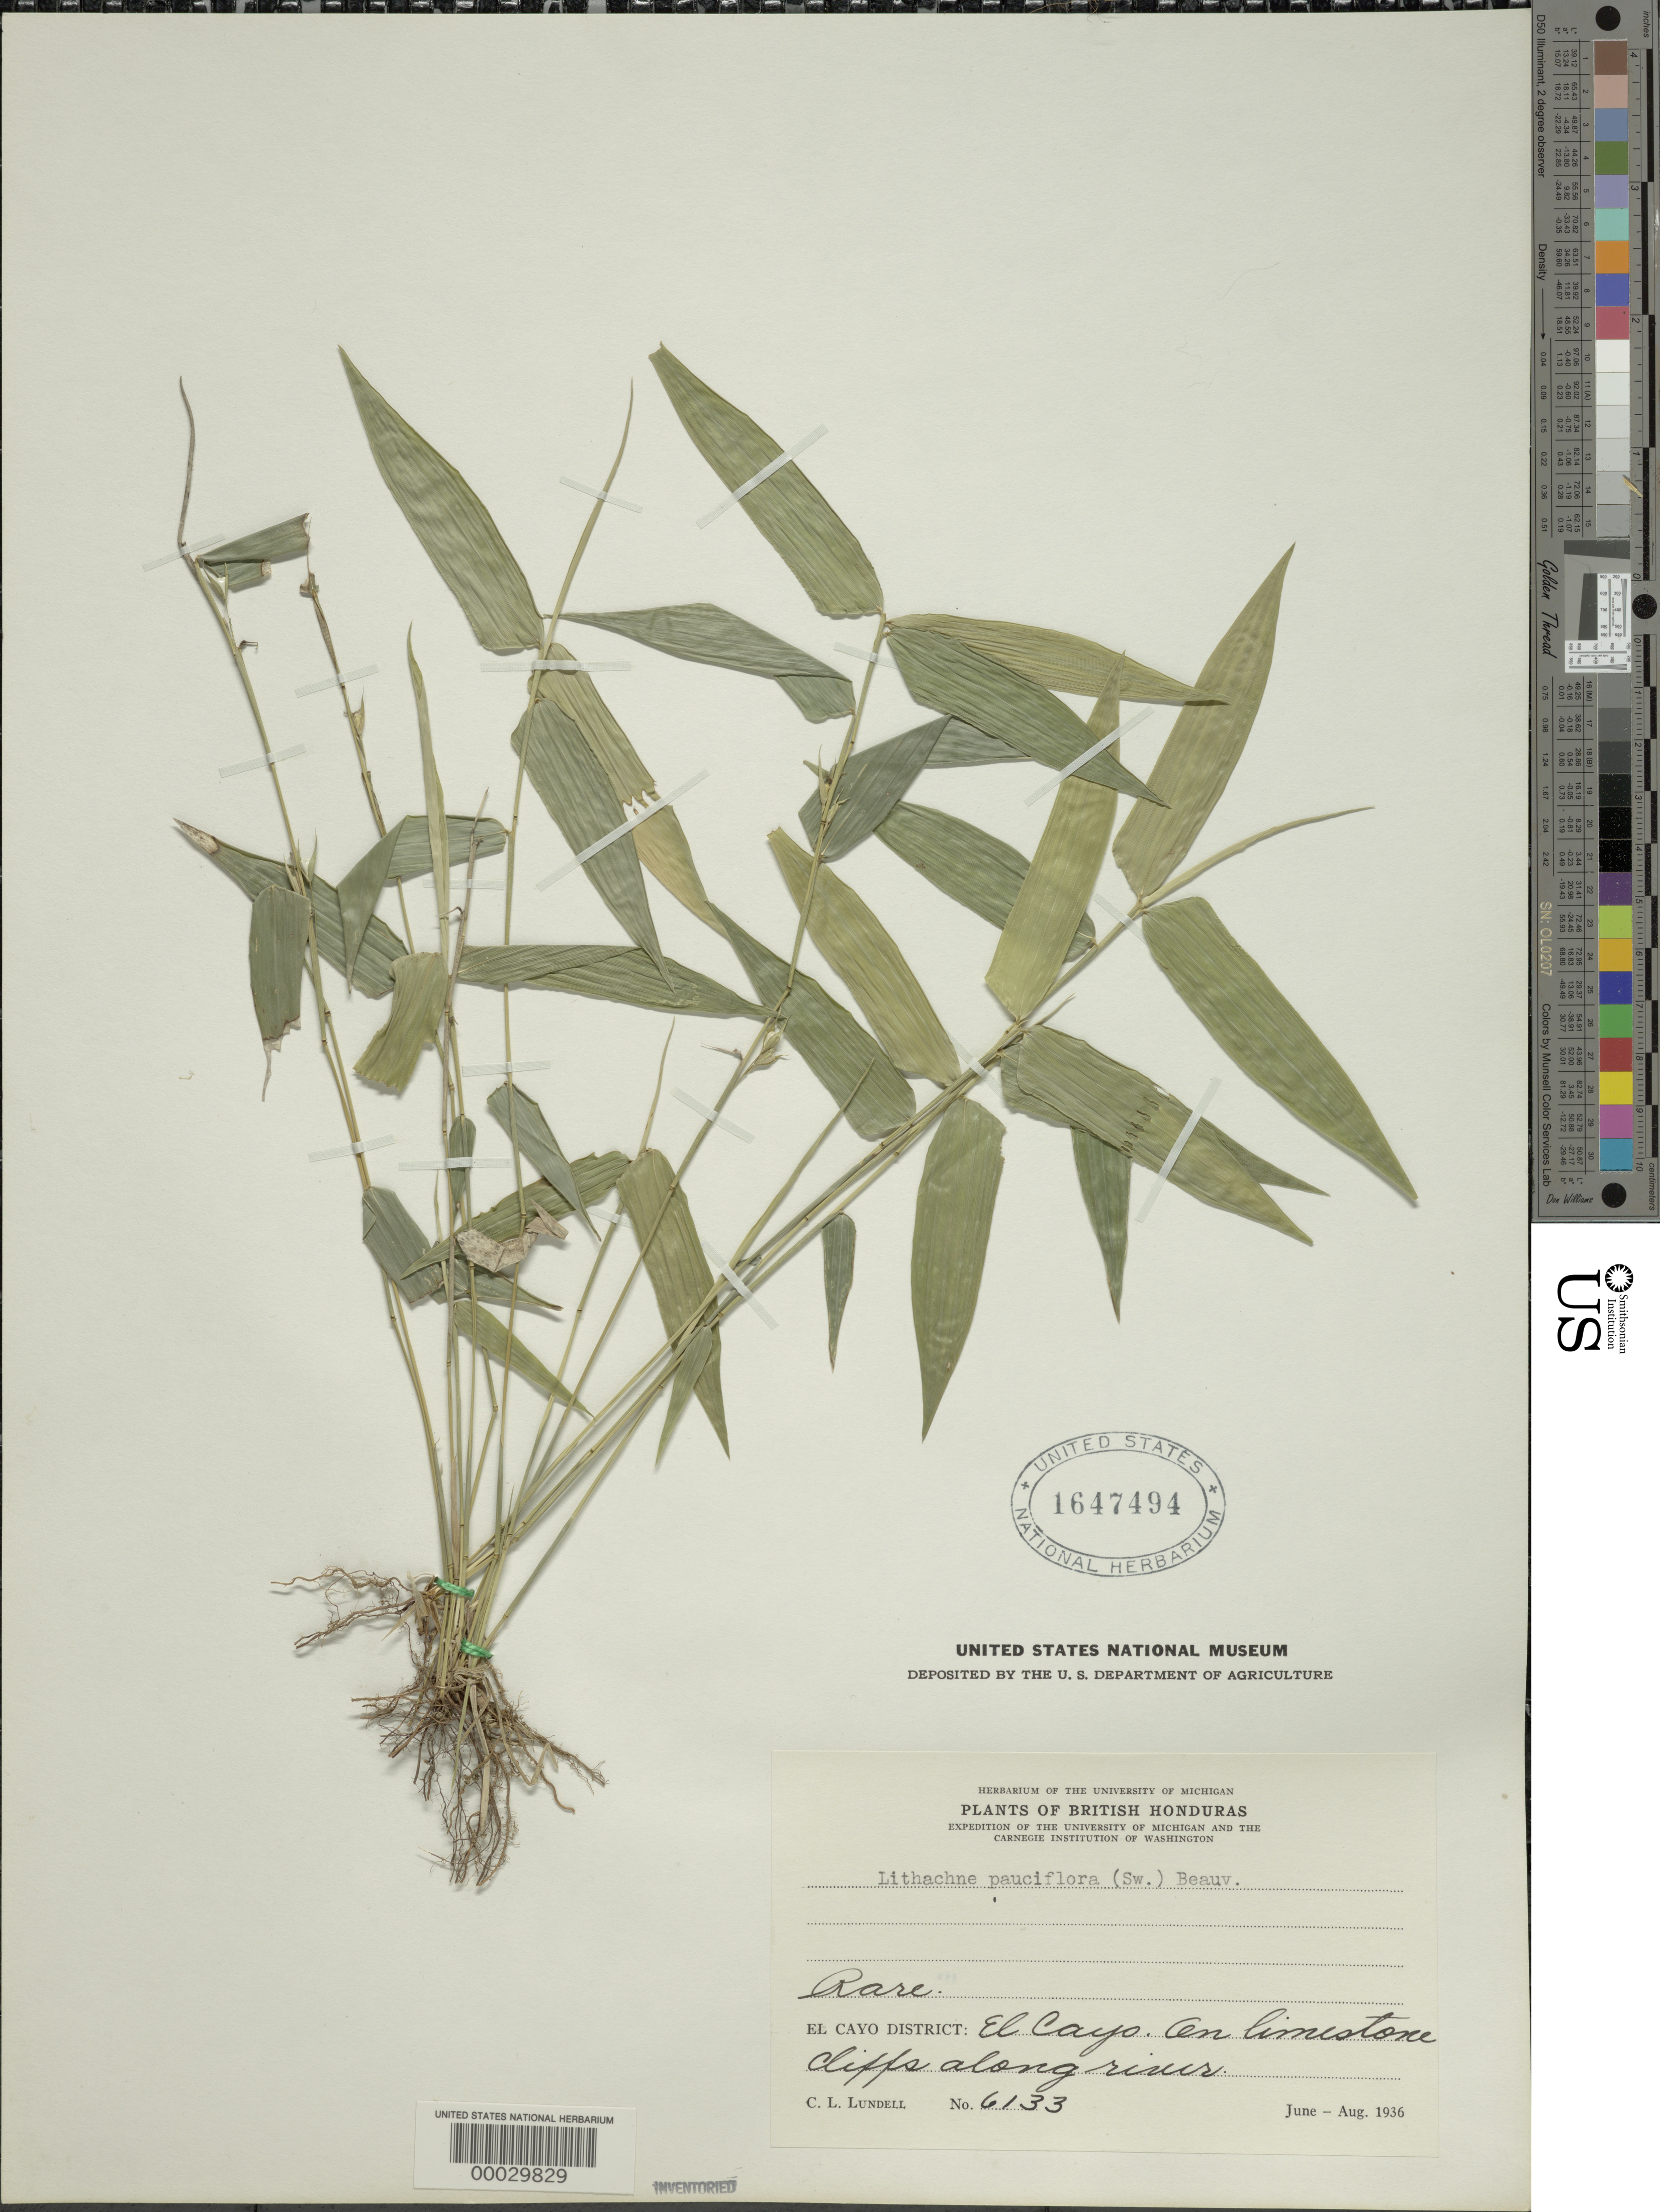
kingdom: Plantae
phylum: Tracheophyta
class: Liliopsida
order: Poales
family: Poaceae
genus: Lithachne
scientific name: Lithachne pauciflora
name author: (Sw.) P. Beauv.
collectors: C. L. Lundell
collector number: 6133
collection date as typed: Jun 1936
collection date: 1936-06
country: Belize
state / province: Cayo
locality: El Cayo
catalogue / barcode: US 1647494